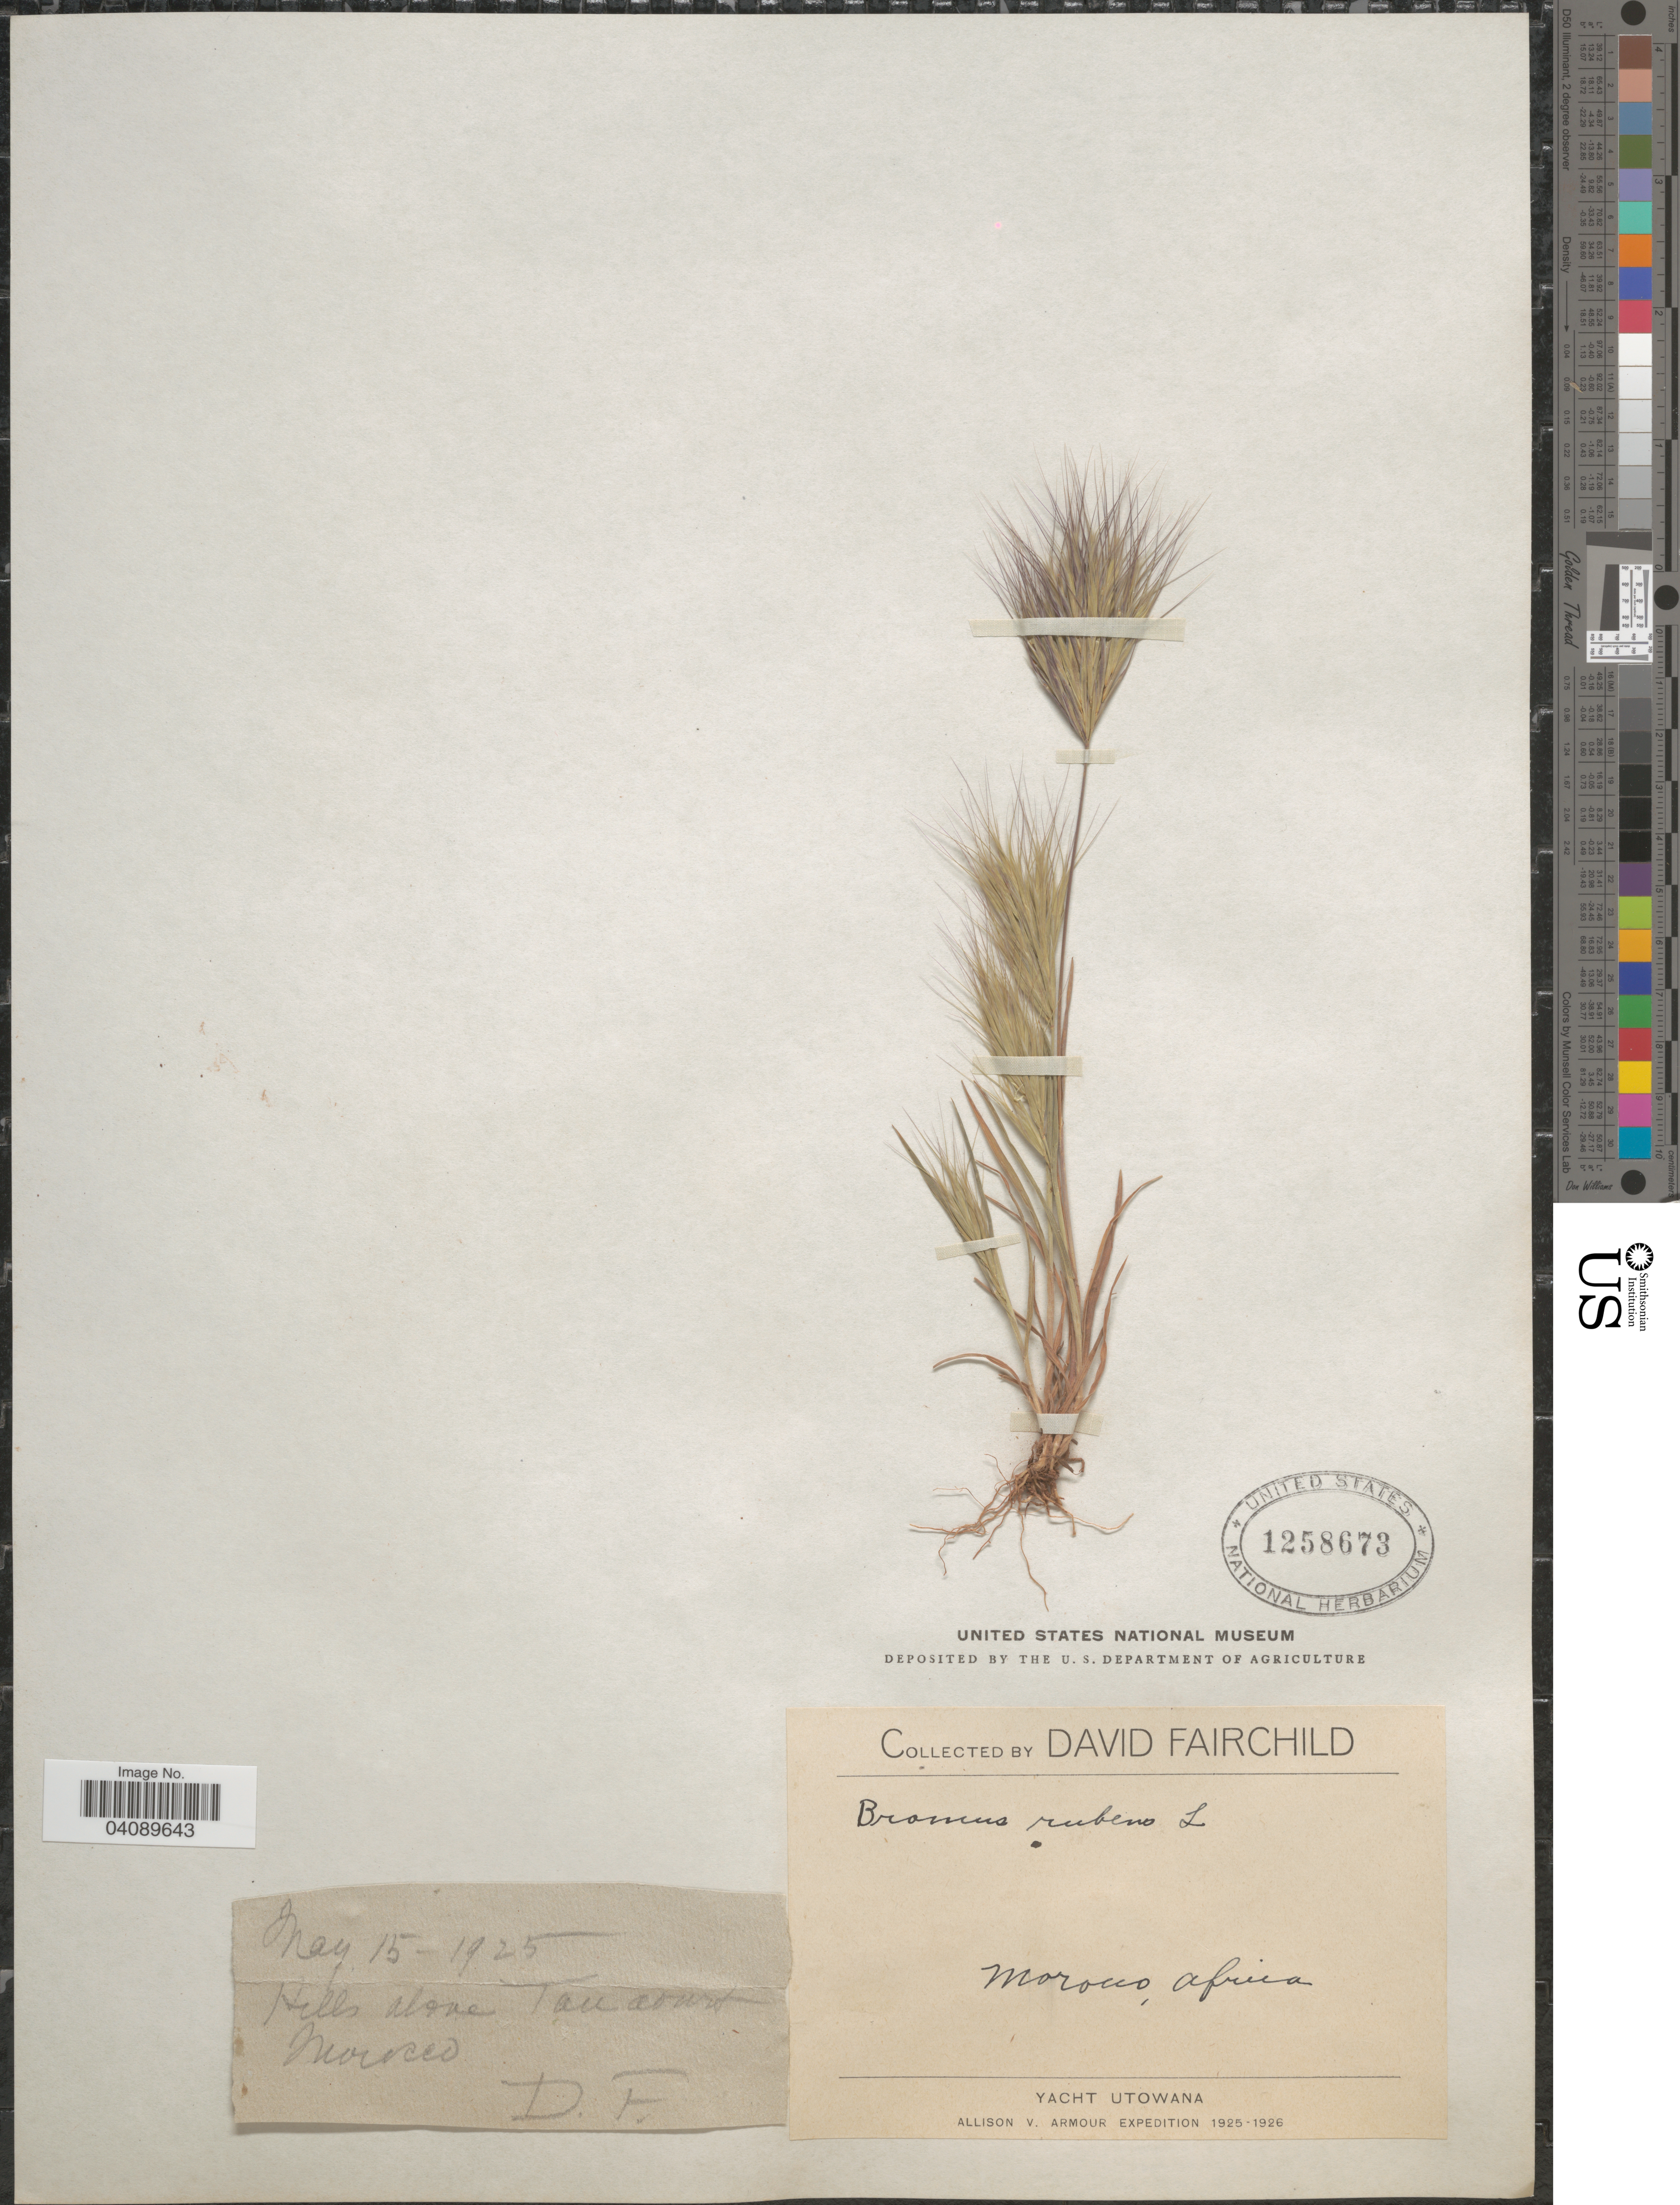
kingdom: Plantae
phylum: Tracheophyta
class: Liliopsida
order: Poales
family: Poaceae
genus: Bromus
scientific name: Bromus rubens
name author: L.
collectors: D. Fairchild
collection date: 1925-05-15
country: Morocco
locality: Hills alone Taourirt. Allison V. Armout Expedition 1925-1926.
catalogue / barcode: US 1258673